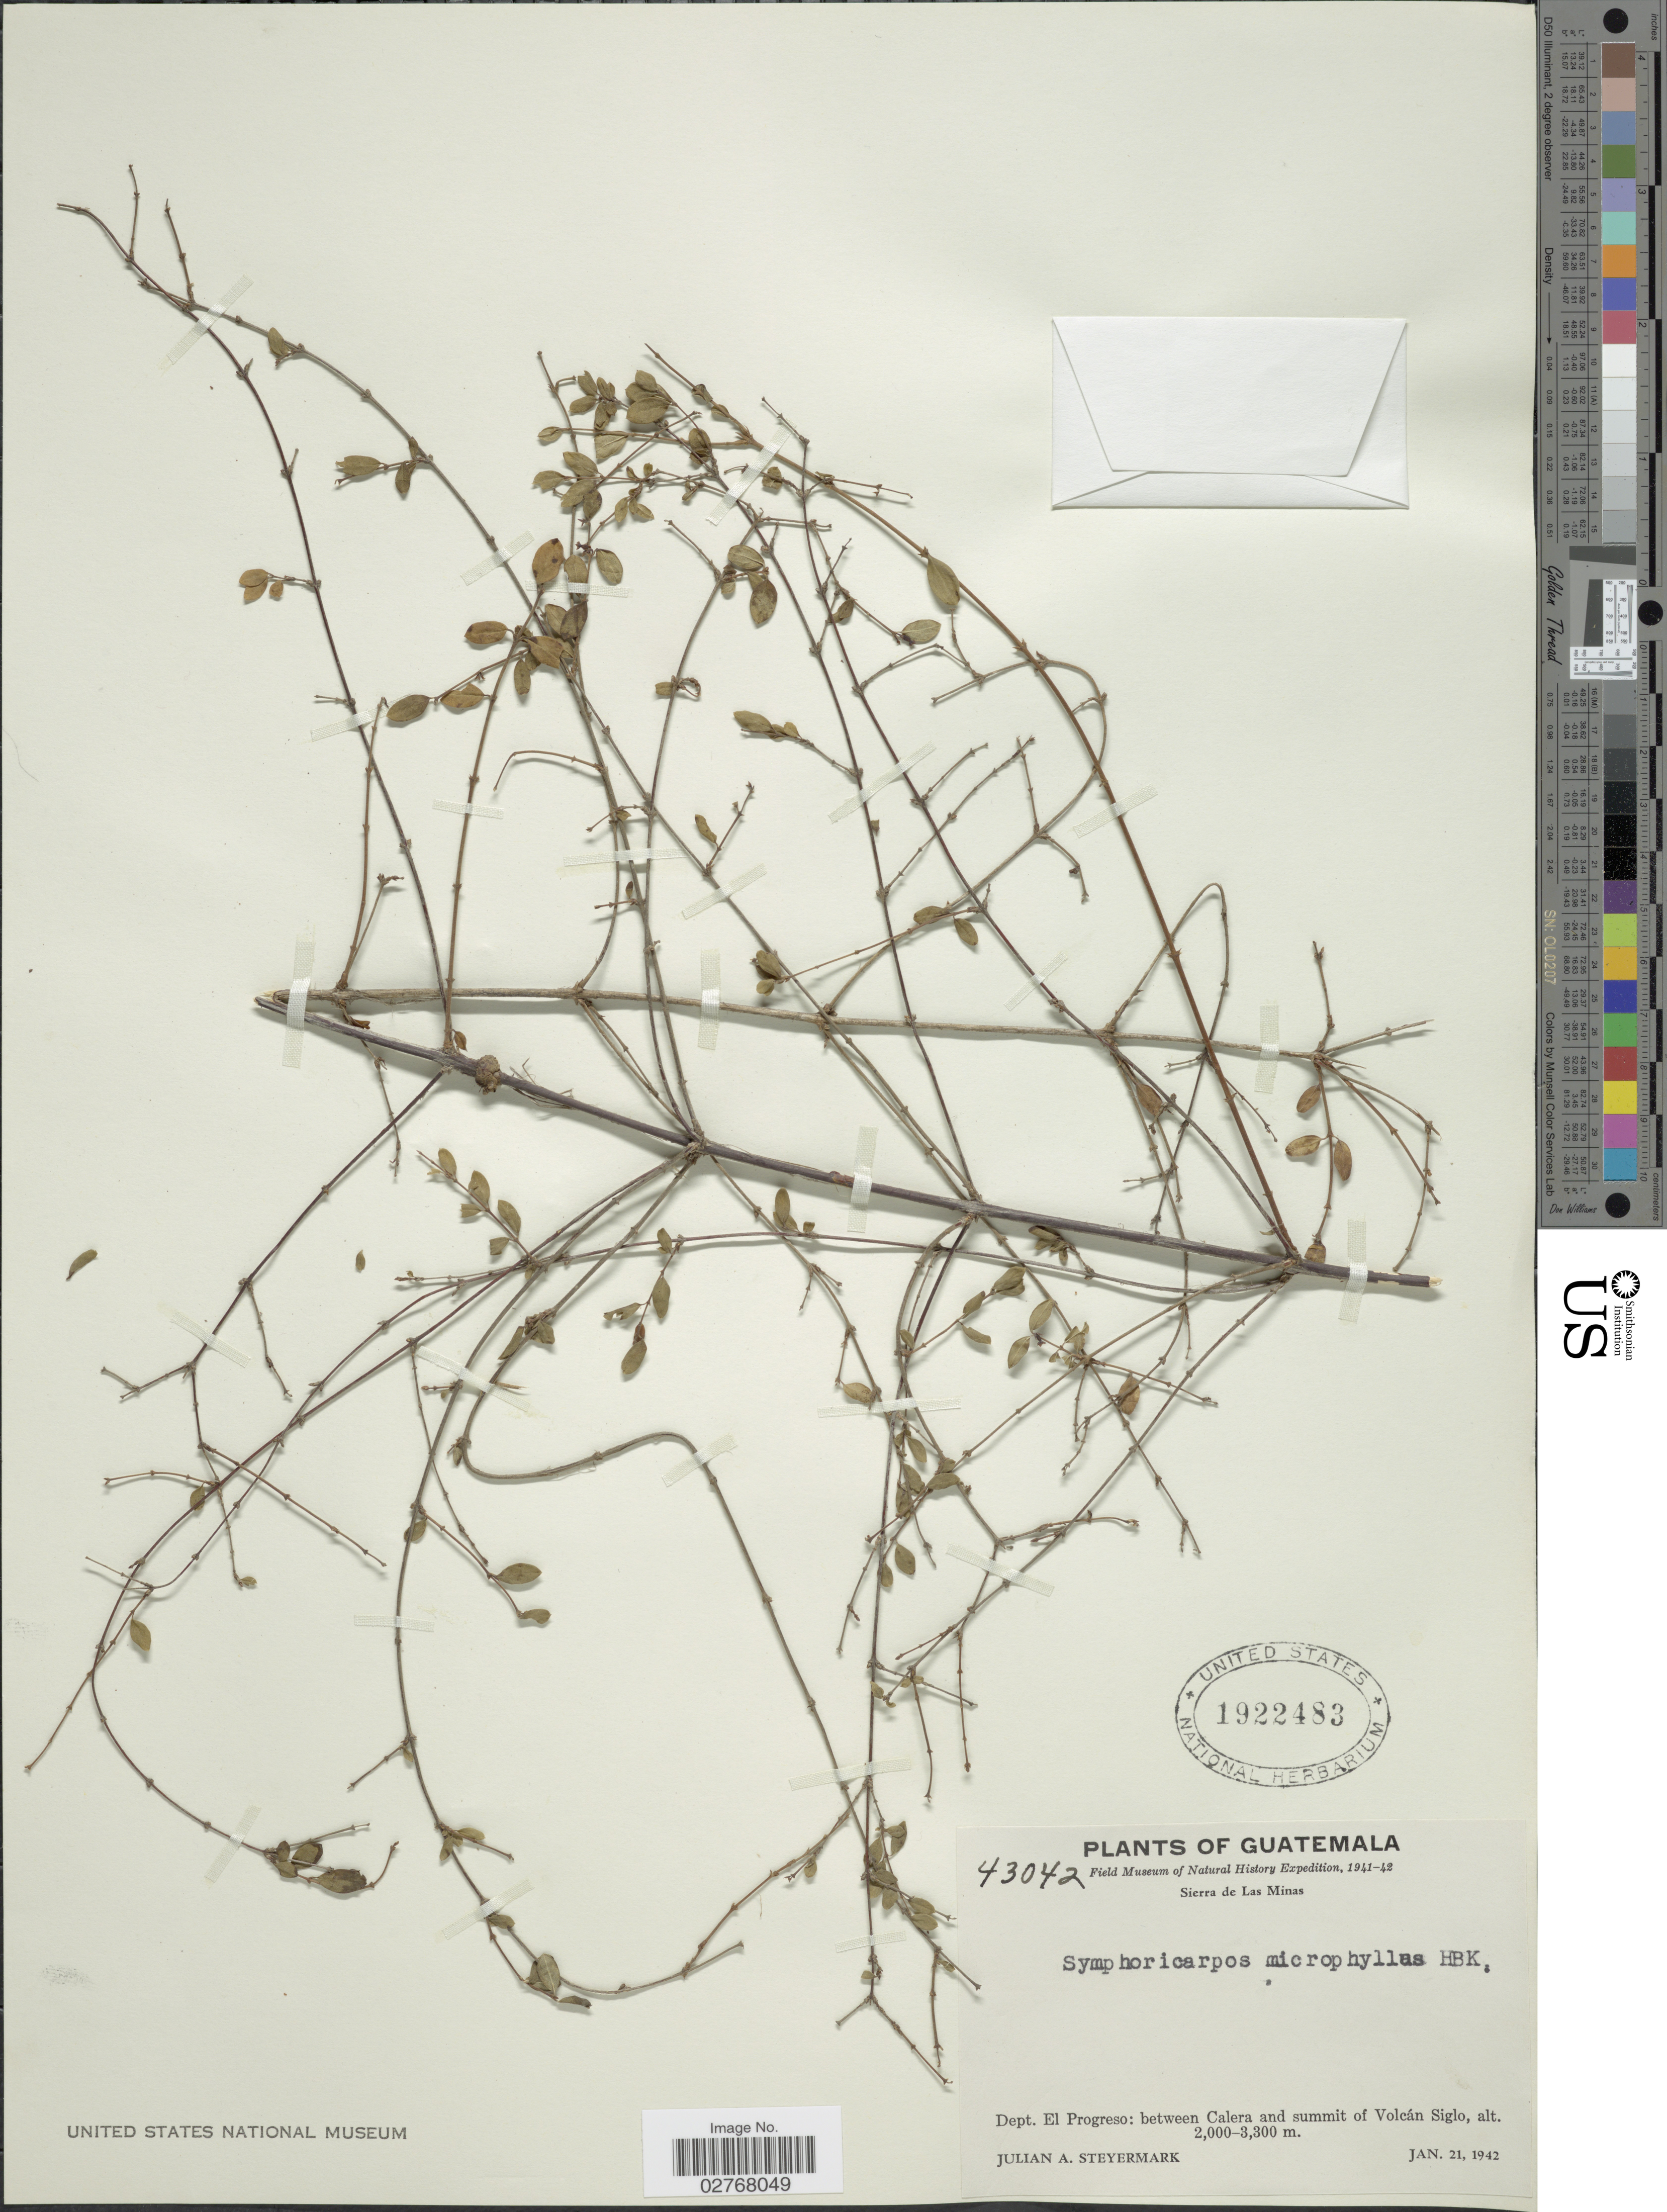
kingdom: Plantae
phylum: Tracheophyta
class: Magnoliopsida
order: Dipsacales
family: Caprifoliaceae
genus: Symphoricarpos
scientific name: Symphoricarpos microphyllus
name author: Kunth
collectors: J. Steyermark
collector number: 43042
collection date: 1942-01-21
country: Guatemala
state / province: El Progreso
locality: Sierra de Las Minas, Dept. El Progreso: between Calera and summit of Volcan Siglo.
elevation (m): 2000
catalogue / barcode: US 1922483